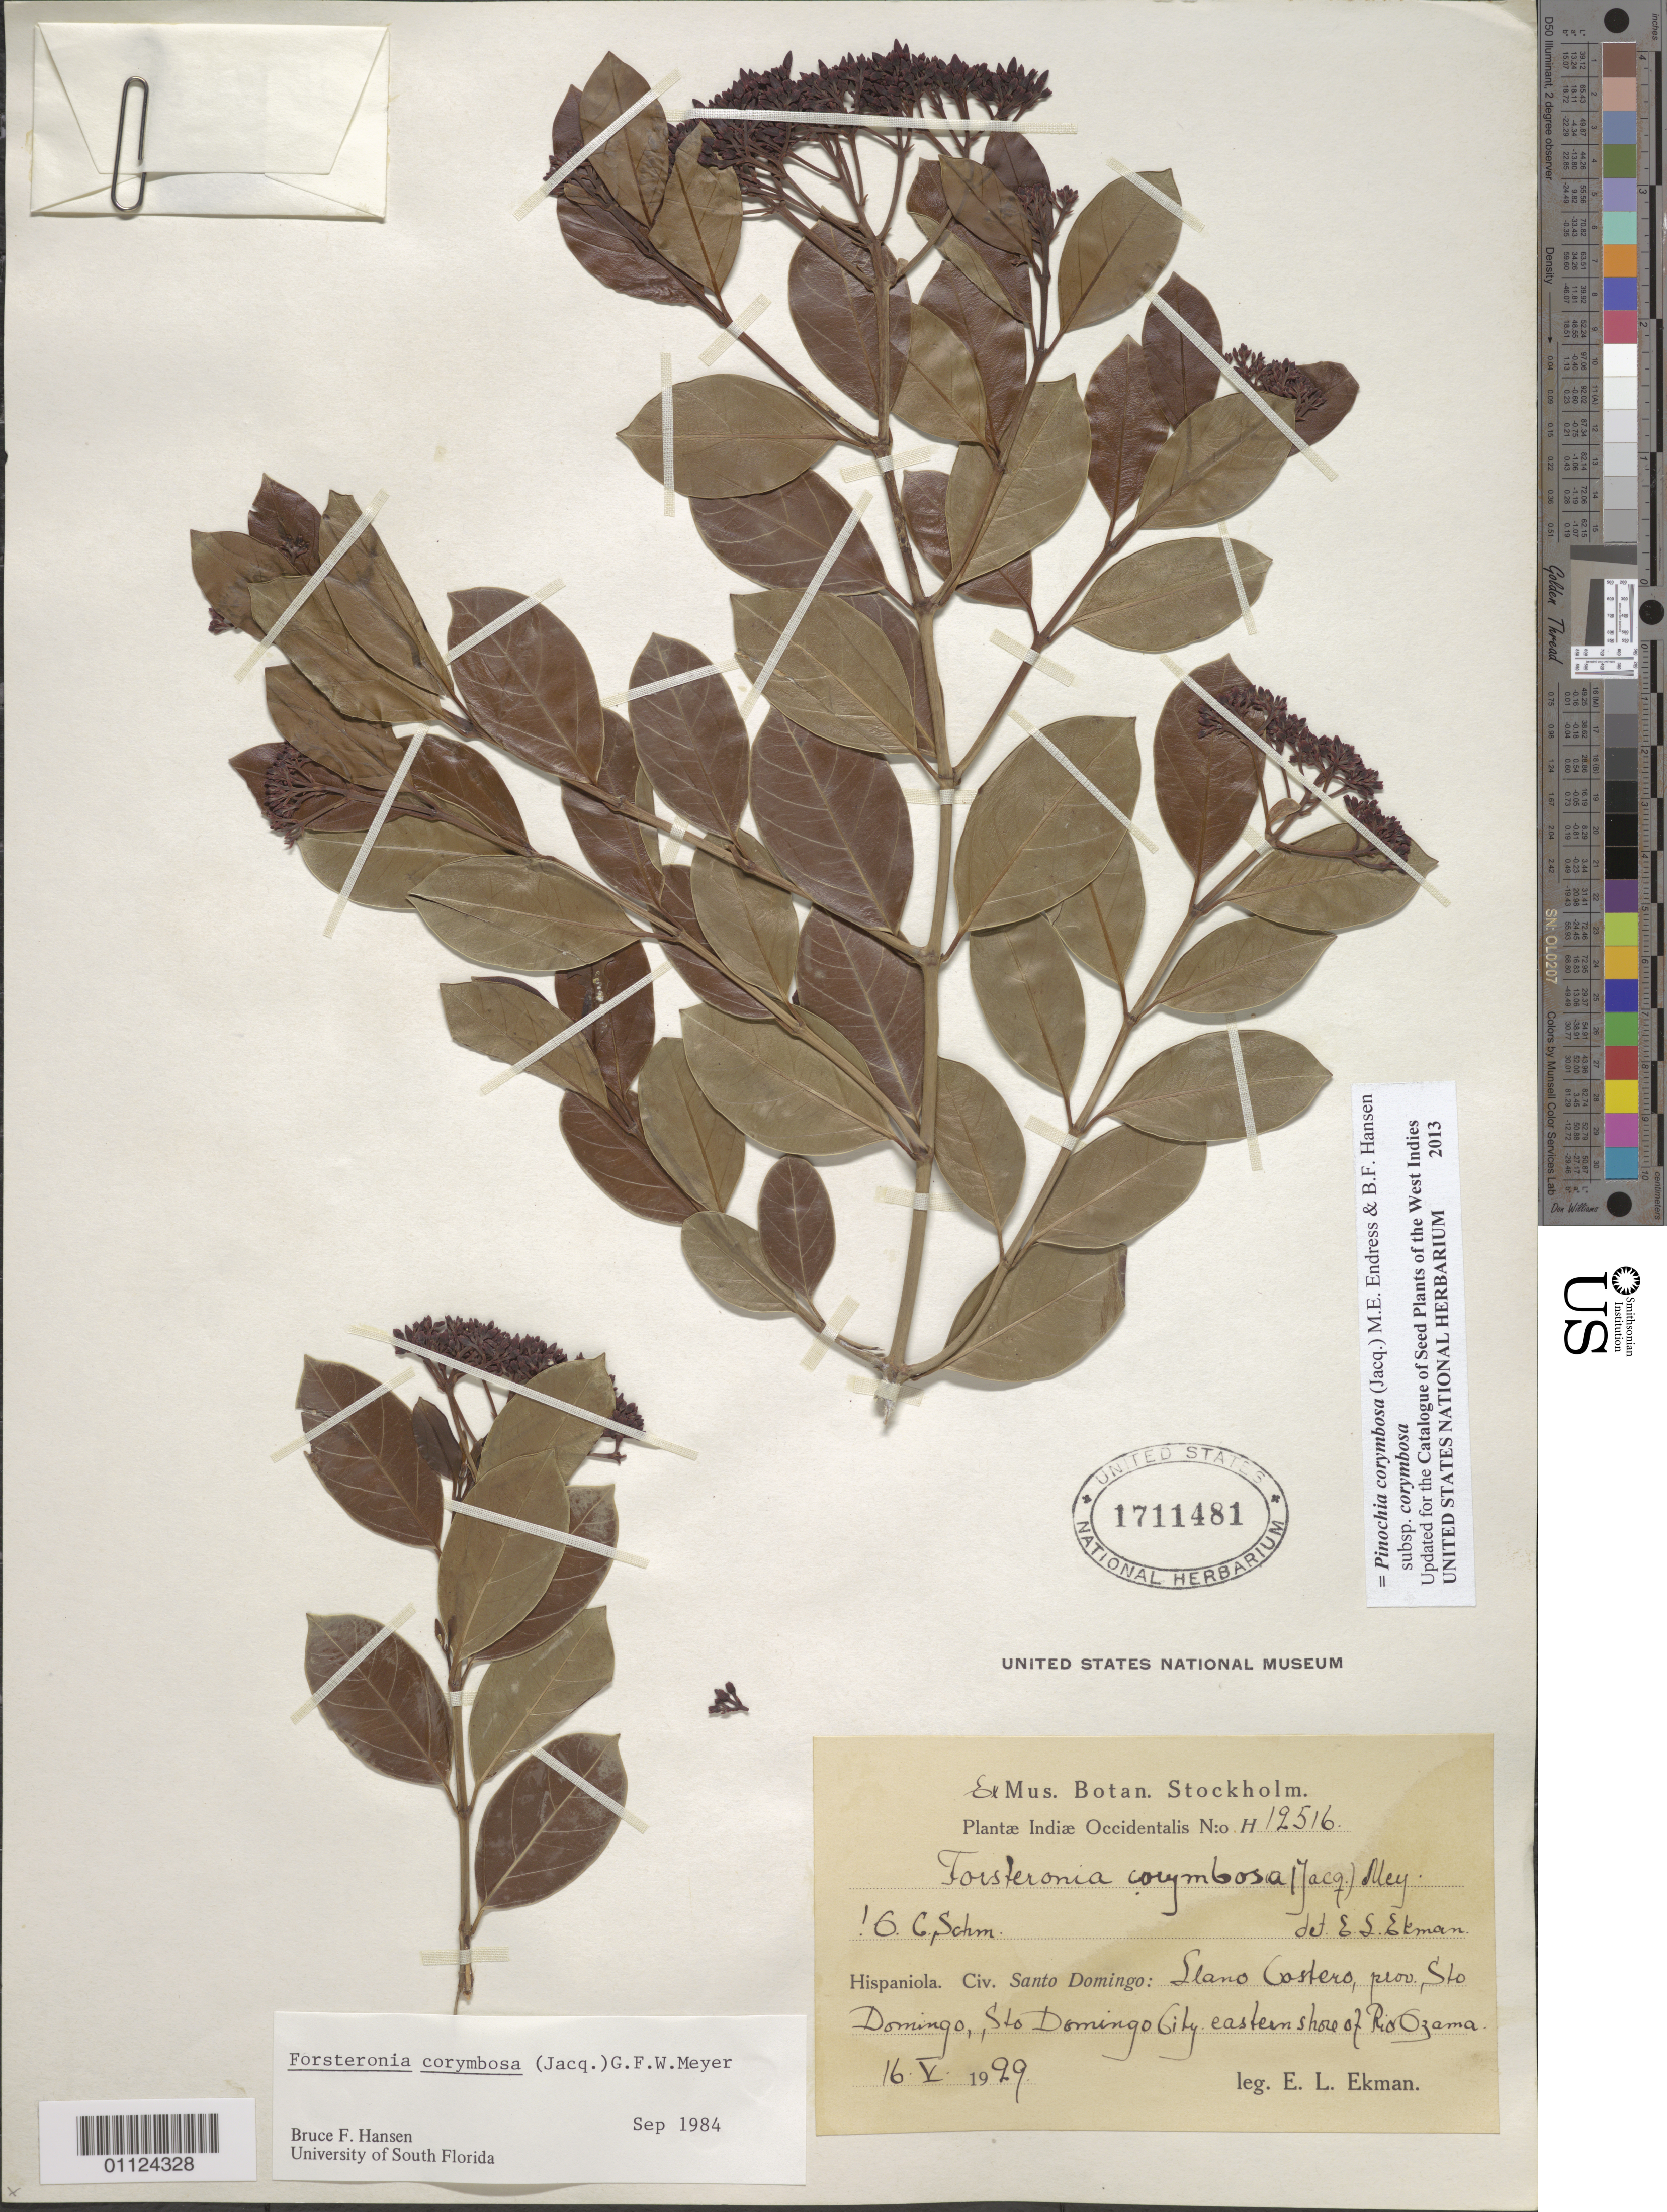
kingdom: Plantae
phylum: Tracheophyta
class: Magnoliopsida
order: Gentianales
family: Apocynaceae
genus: Pinochia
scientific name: Pinochia corymbosa subsp. corymbosa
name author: (Jacq.) M.E. Endress & B.F. Hansen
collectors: E. L. Ekman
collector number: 12516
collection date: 1929-05-16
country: Dominican Republic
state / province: Distrito Nacional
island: Hispaniola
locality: Llano Costero, Santo Domingo City, eastern shore of Rio Ozama.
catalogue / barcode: US 1711481